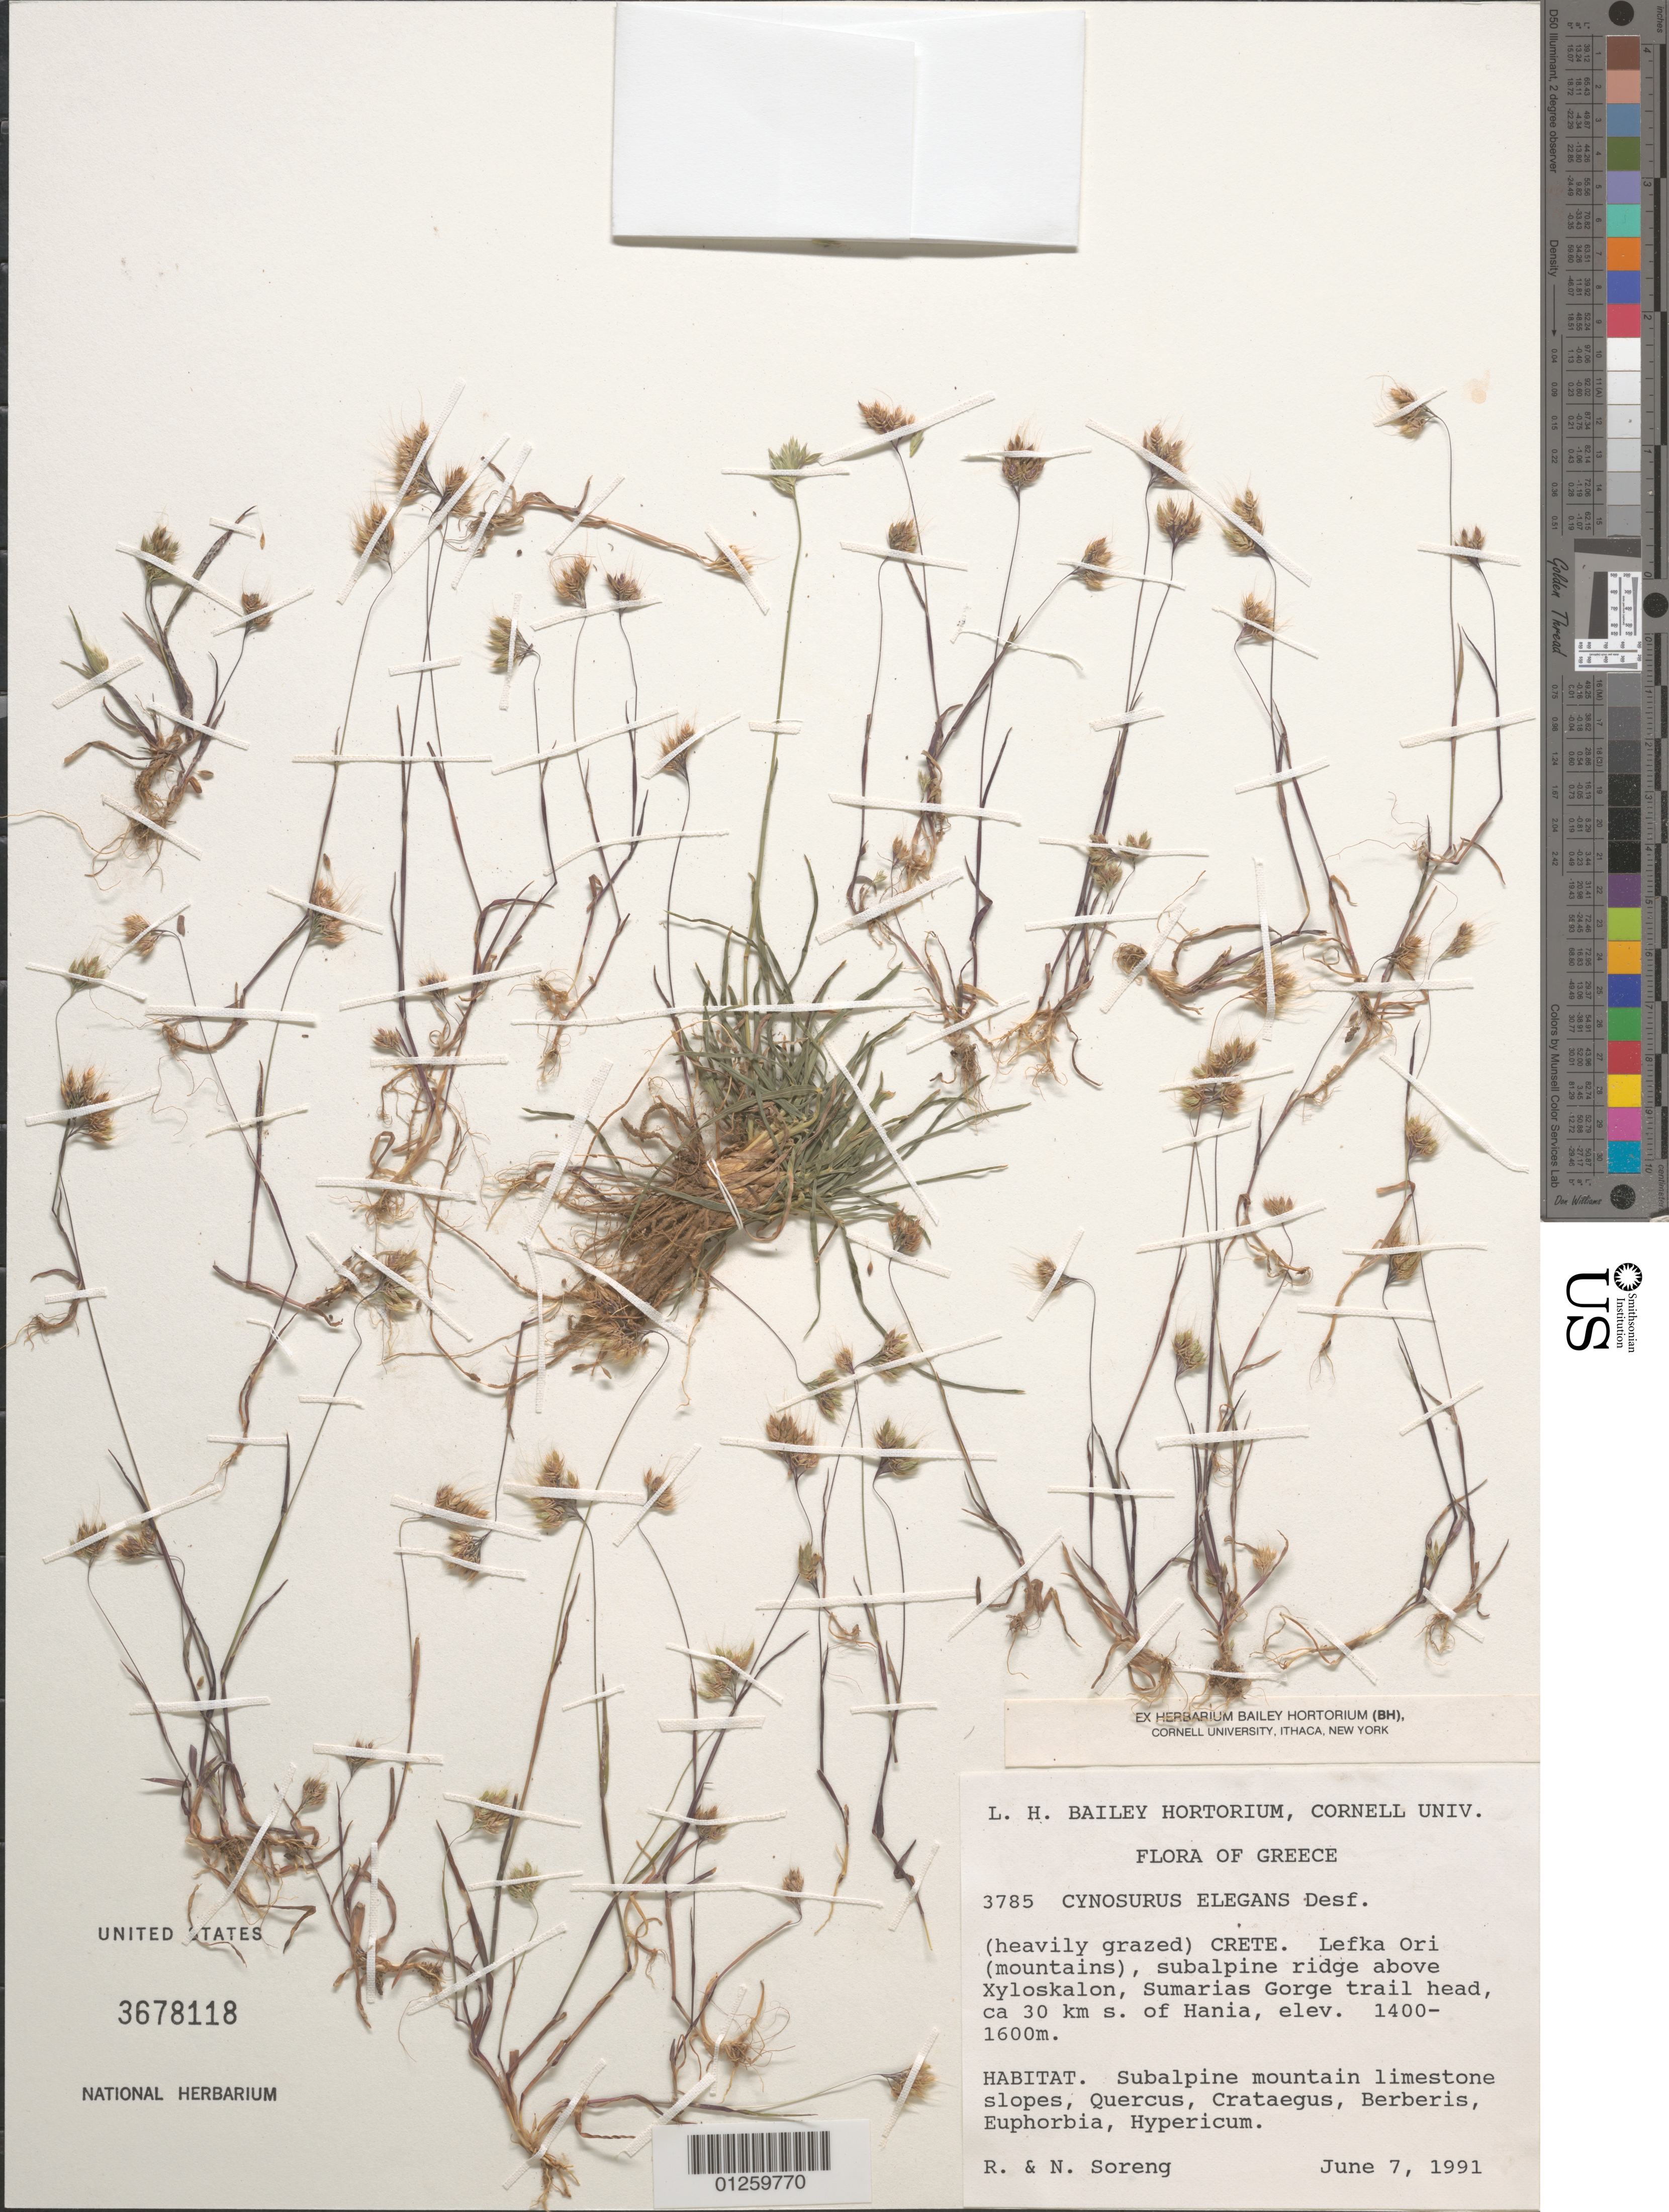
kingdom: Plantae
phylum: Tracheophyta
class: Liliopsida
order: Poales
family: Poaceae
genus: Cynosurus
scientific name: Cynosurus effusus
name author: Link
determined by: Soreng, Robert J., Research Associate (BOT), Smithsonian Institution - National Museum of Natural History (UNITED STATES)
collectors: R. J. Soreng & N. L. Soreng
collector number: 3785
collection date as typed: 07 Jun 1991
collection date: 1991-06-07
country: Greece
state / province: Crete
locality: Lefka Ori (mountains), subalpine ridge above Xyloskalon, Sumarias Gorge trail head, ca 30 km S of Hania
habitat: Subalpine mountain limestone slopes, Quercus, Crataegus, Berberis, Euphorbia, Hypericum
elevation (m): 1400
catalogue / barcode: US 3678118